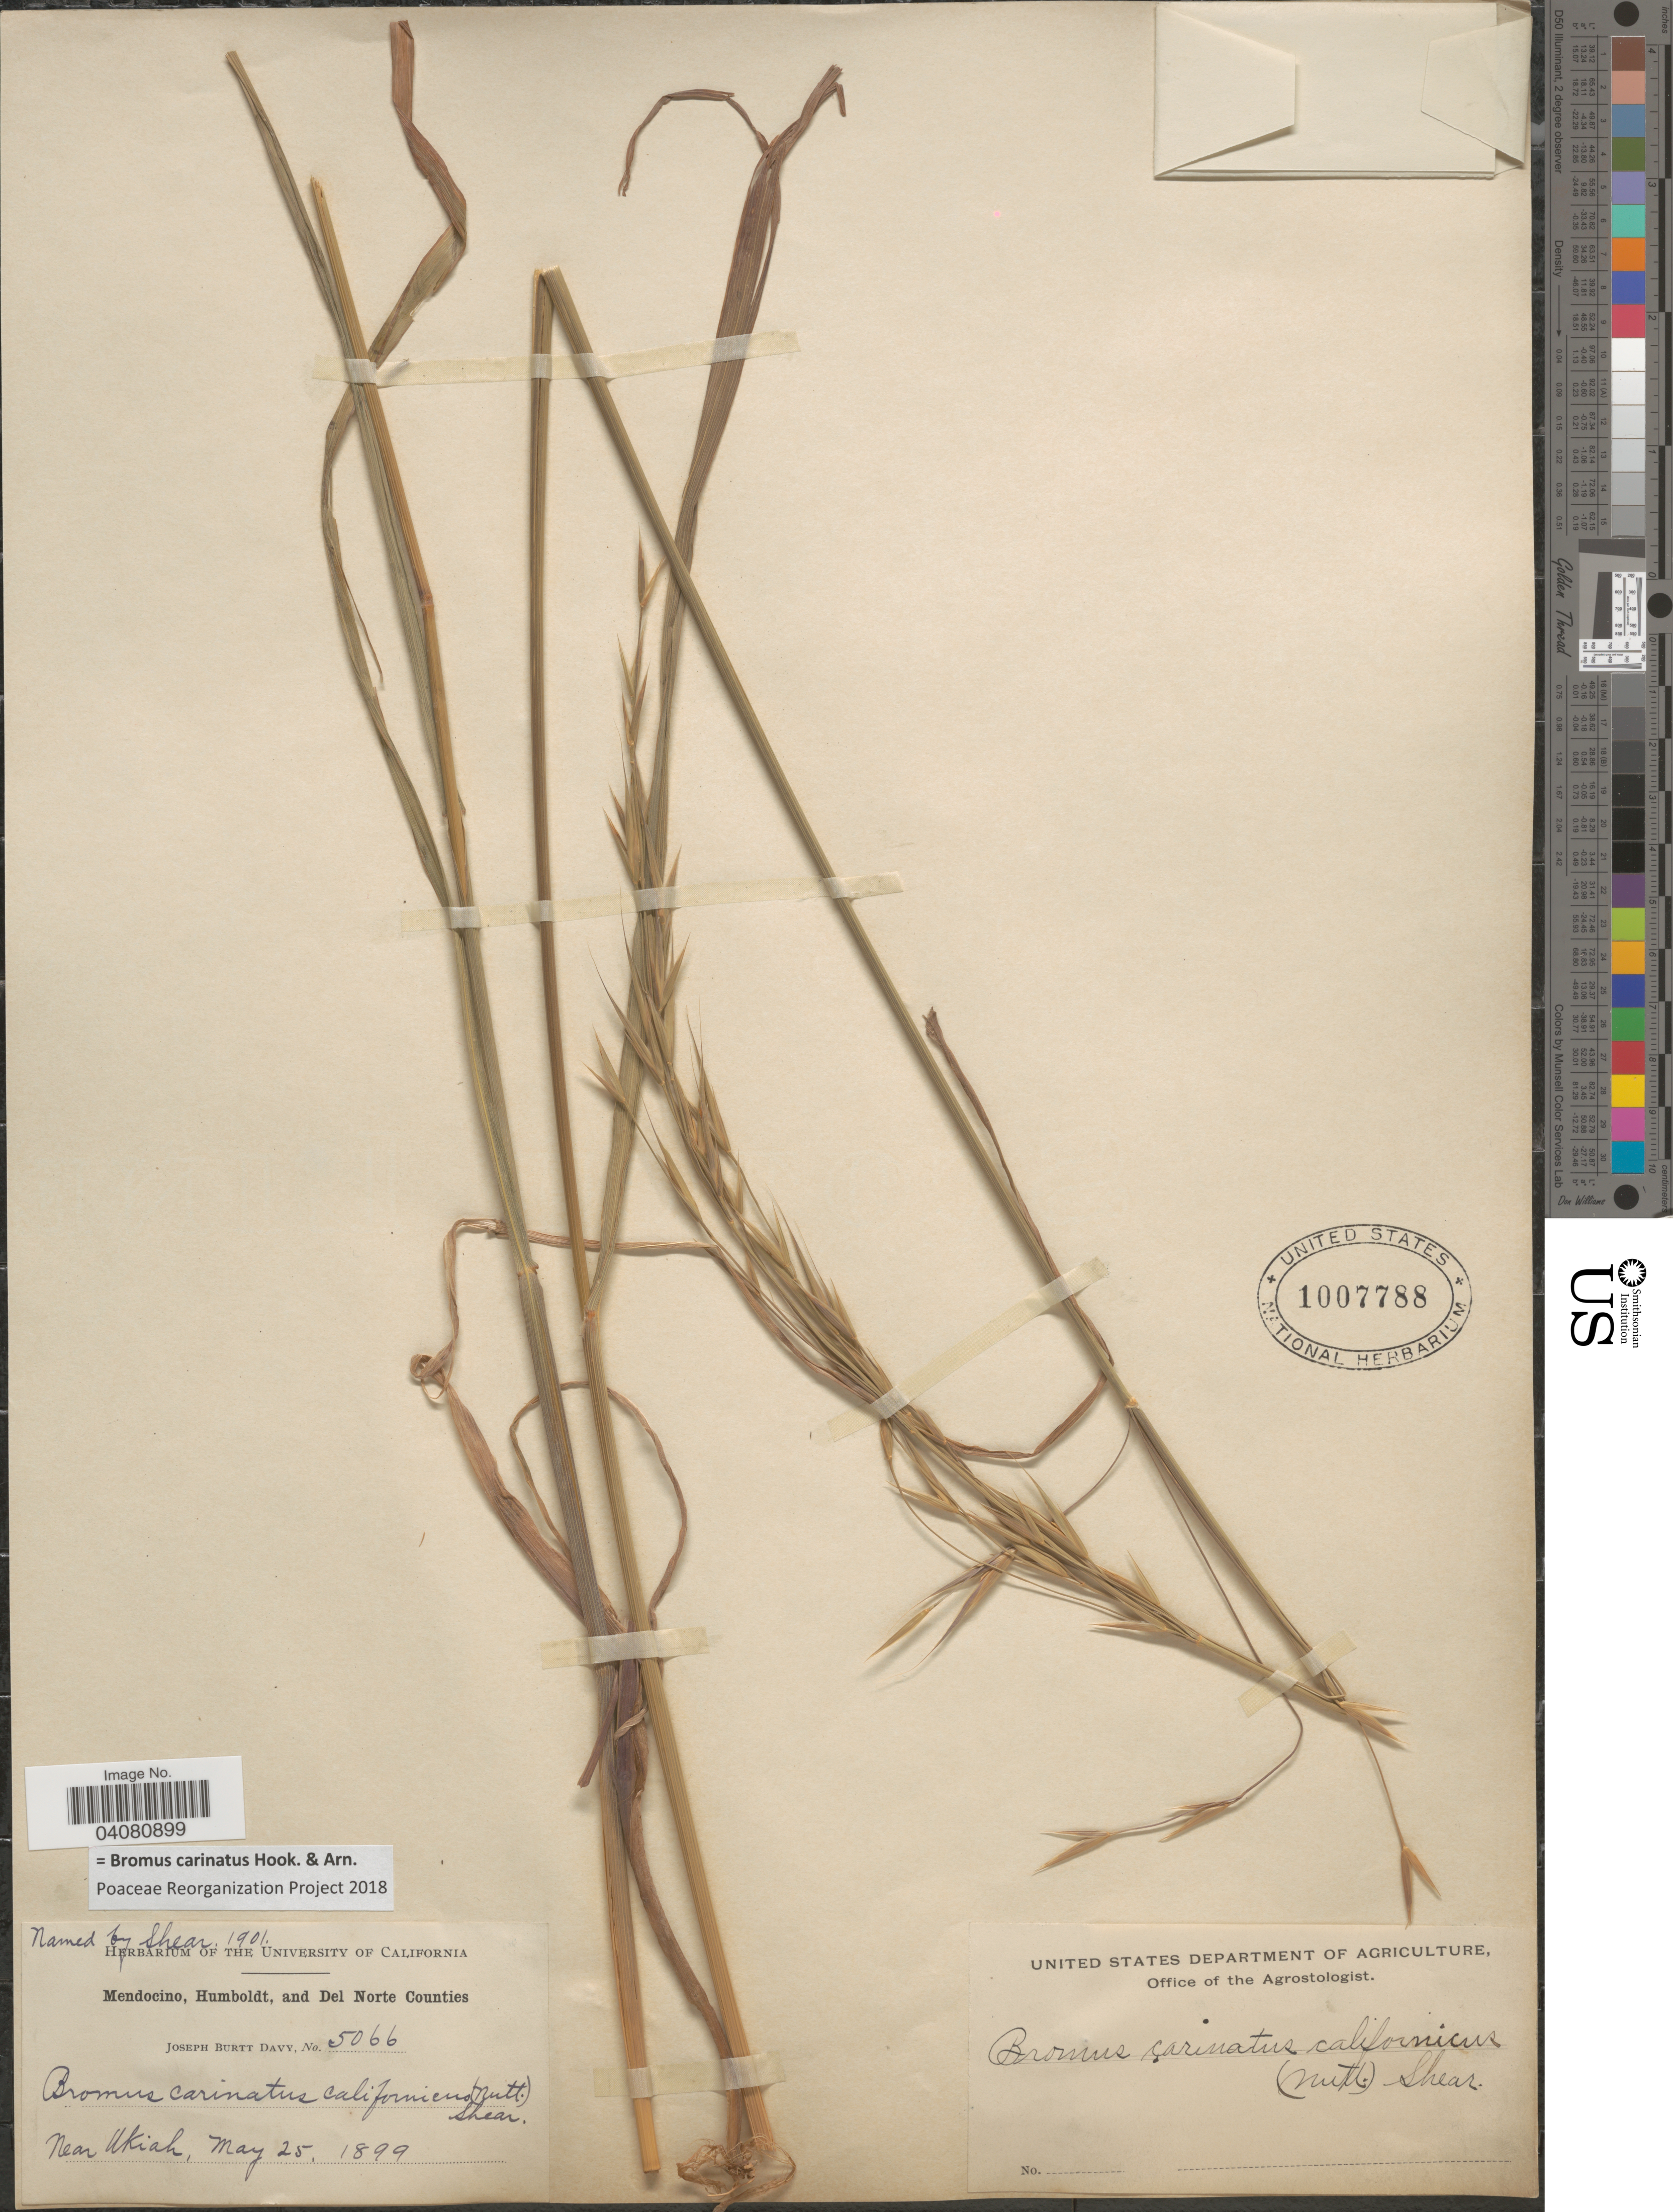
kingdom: Plantae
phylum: Tracheophyta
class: Liliopsida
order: Poales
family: Poaceae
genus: Bromus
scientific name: Bromus carinatus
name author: Hook. & Arn.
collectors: J. Burtt Davy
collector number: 5066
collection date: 1899-05-25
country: United States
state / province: California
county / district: Mendocino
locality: Mendocino, Humboldt, and Del Norte Counties. Near Ukiah.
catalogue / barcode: US 1007788